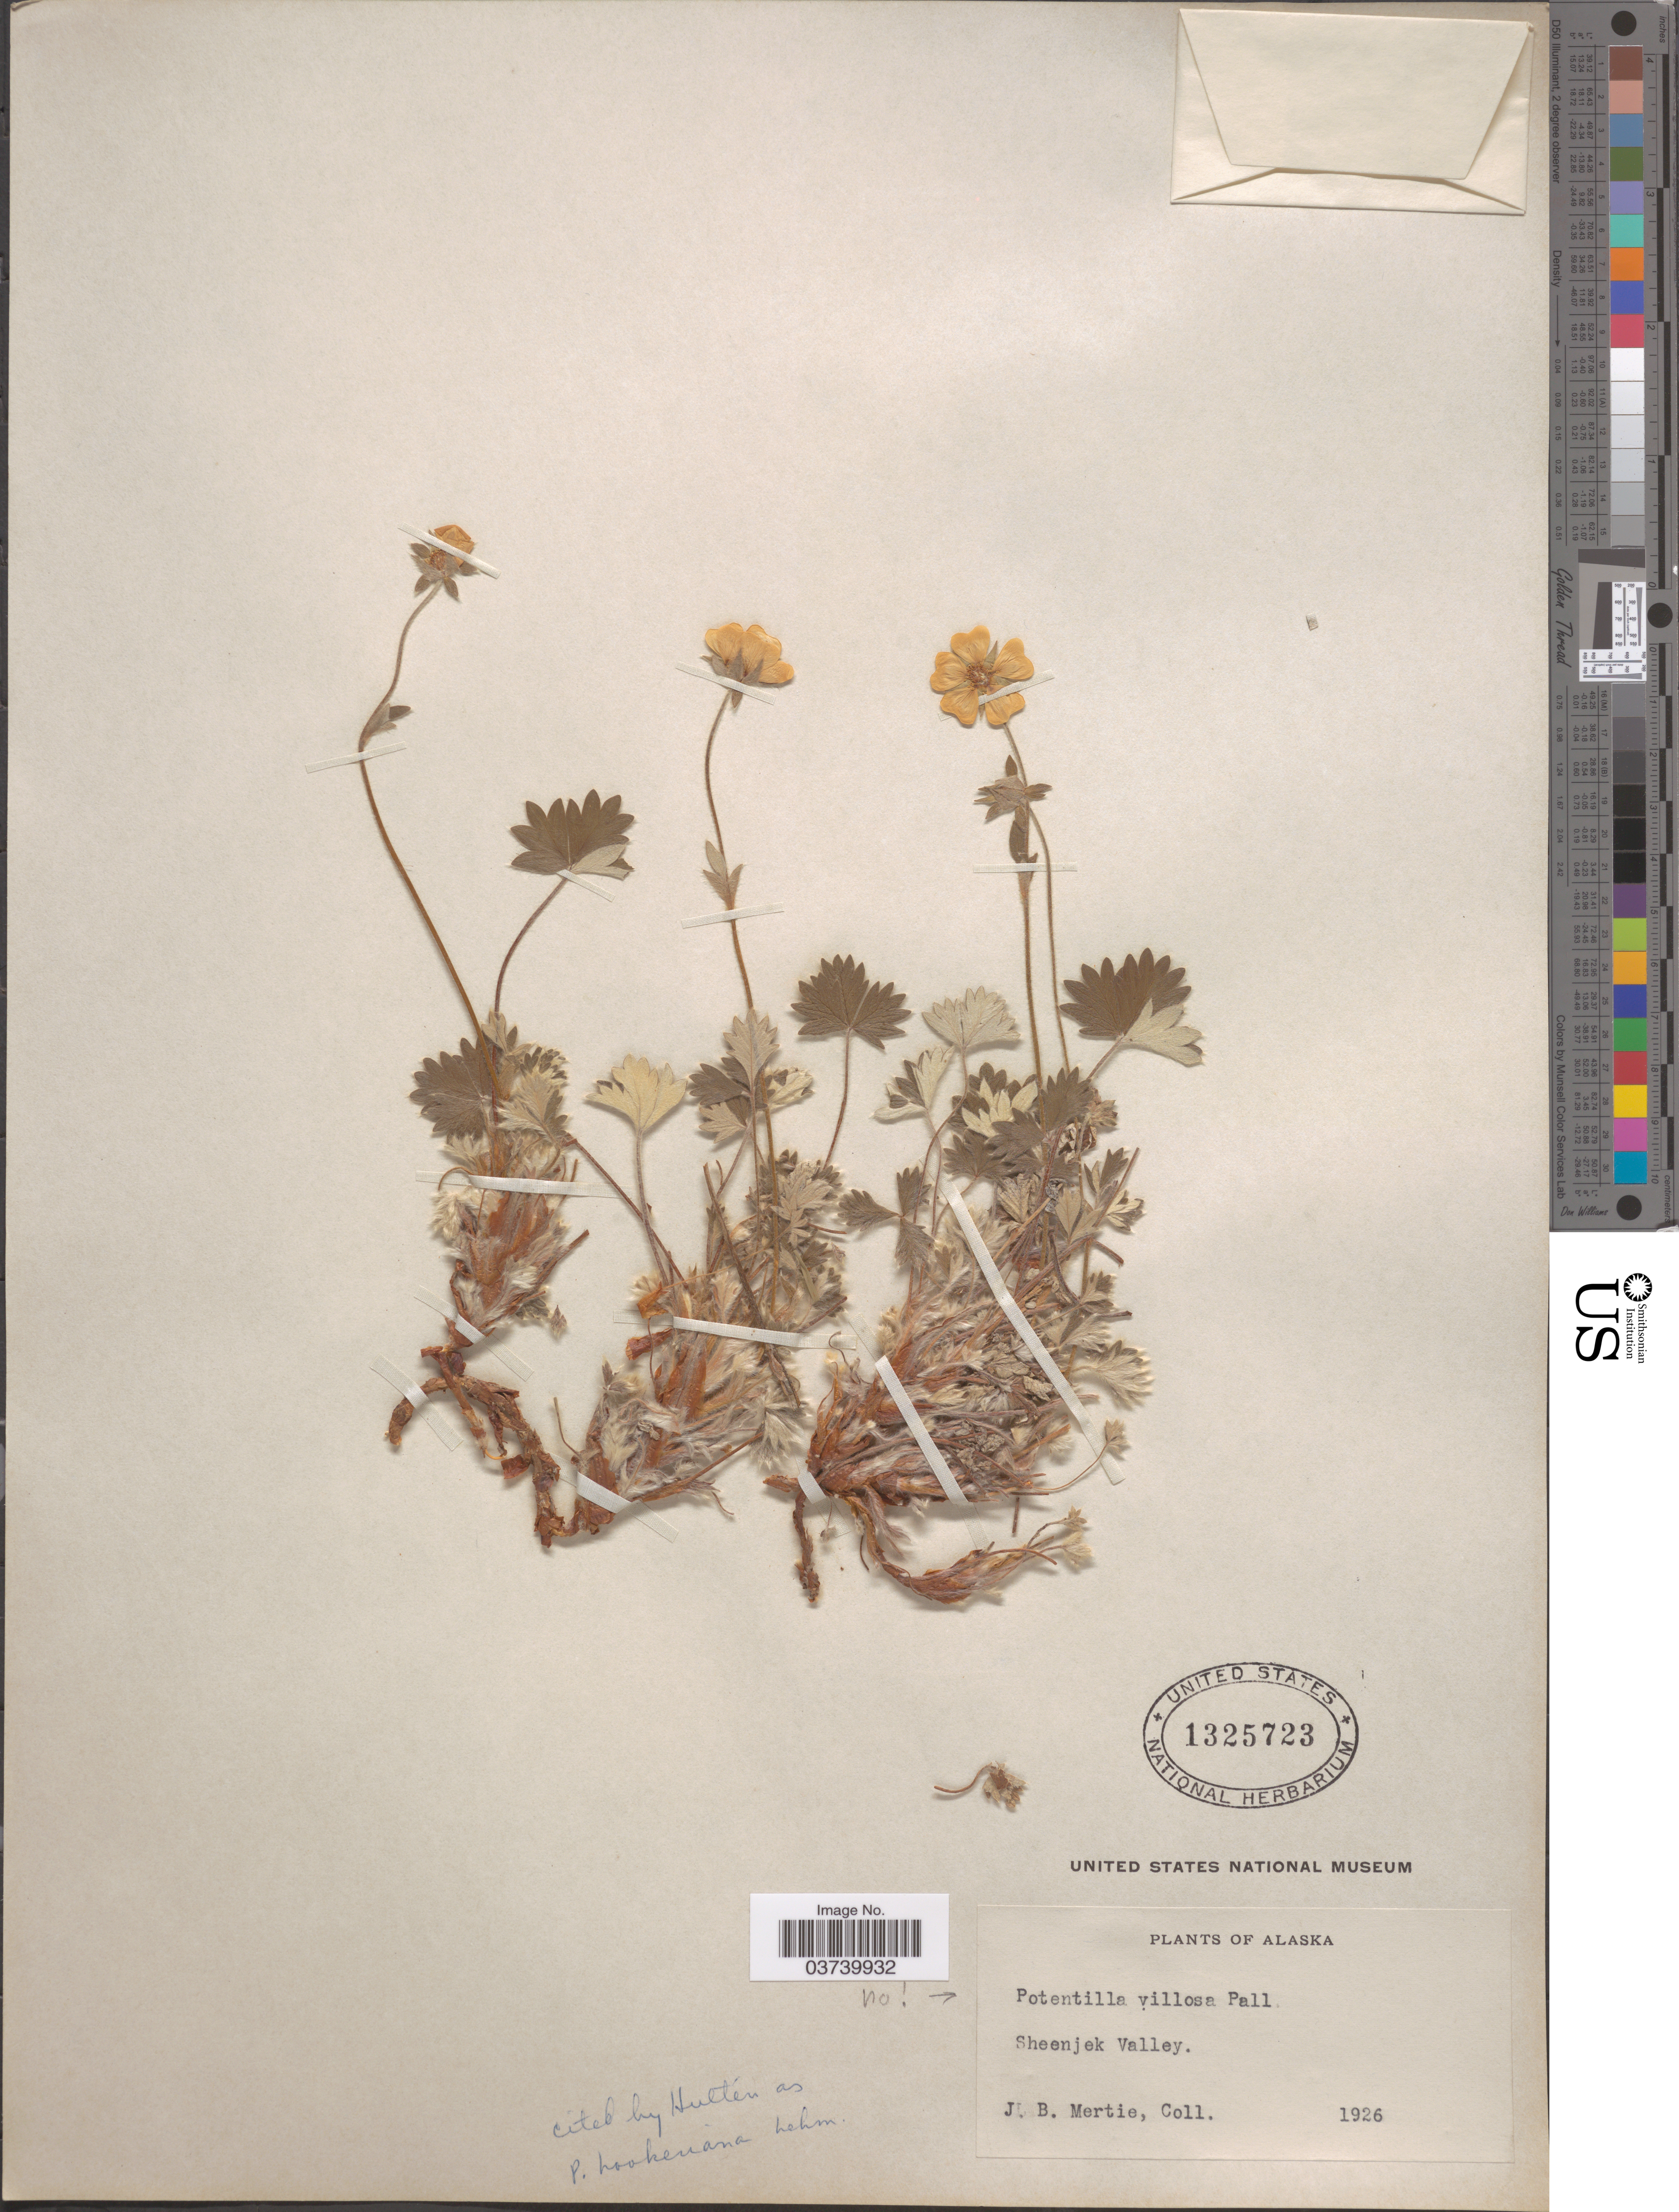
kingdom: Plantae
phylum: Tracheophyta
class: Magnoliopsida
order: Rosales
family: Rosaceae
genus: Potentilla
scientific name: Potentilla hookeriana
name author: F. Lehm.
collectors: J. Mertie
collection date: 1926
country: United States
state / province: Alaska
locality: Sheenjek Valley.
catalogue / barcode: US 1325723